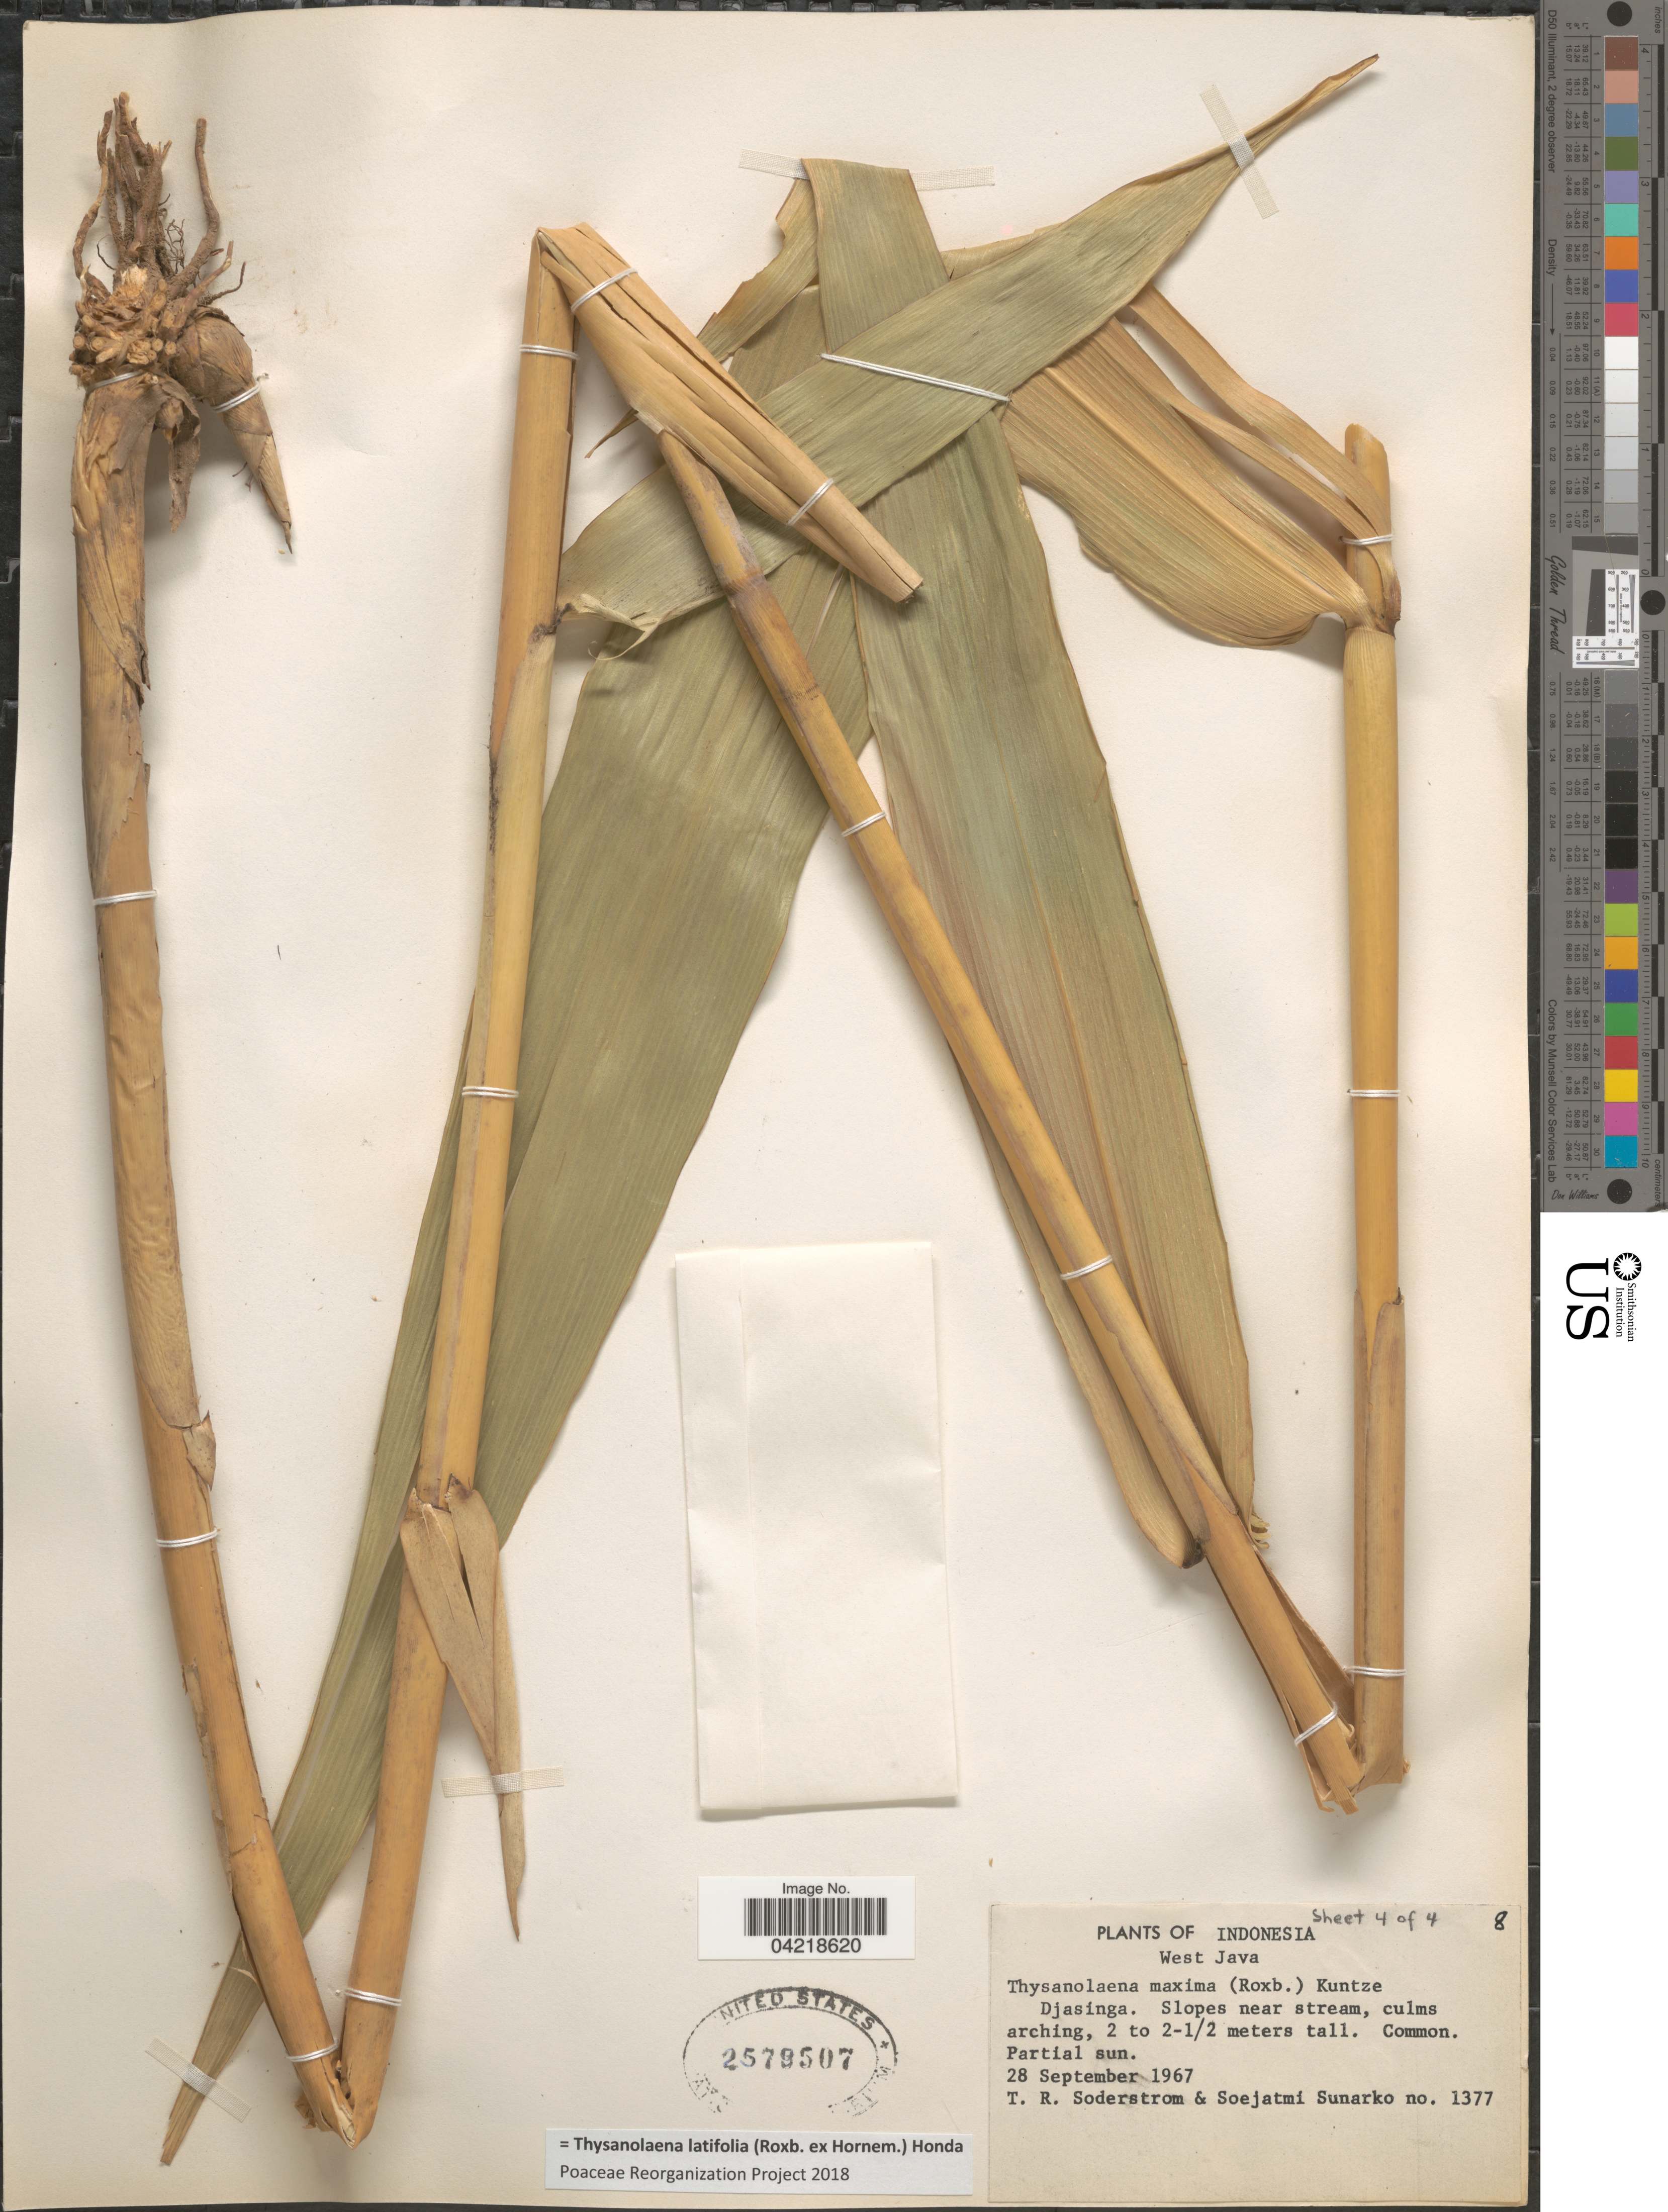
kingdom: Plantae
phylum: Tracheophyta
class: Liliopsida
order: Poales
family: Poaceae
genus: Thysanolaena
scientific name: Thysanolaena latifolia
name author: (Roxb. ex Hornem.) Honda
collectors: T. R. Soderstrom & S. Sunarko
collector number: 1377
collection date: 1967-09-28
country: Indonesia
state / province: Java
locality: West Java. Djasinga. Slopes near stream.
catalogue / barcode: US 2579507